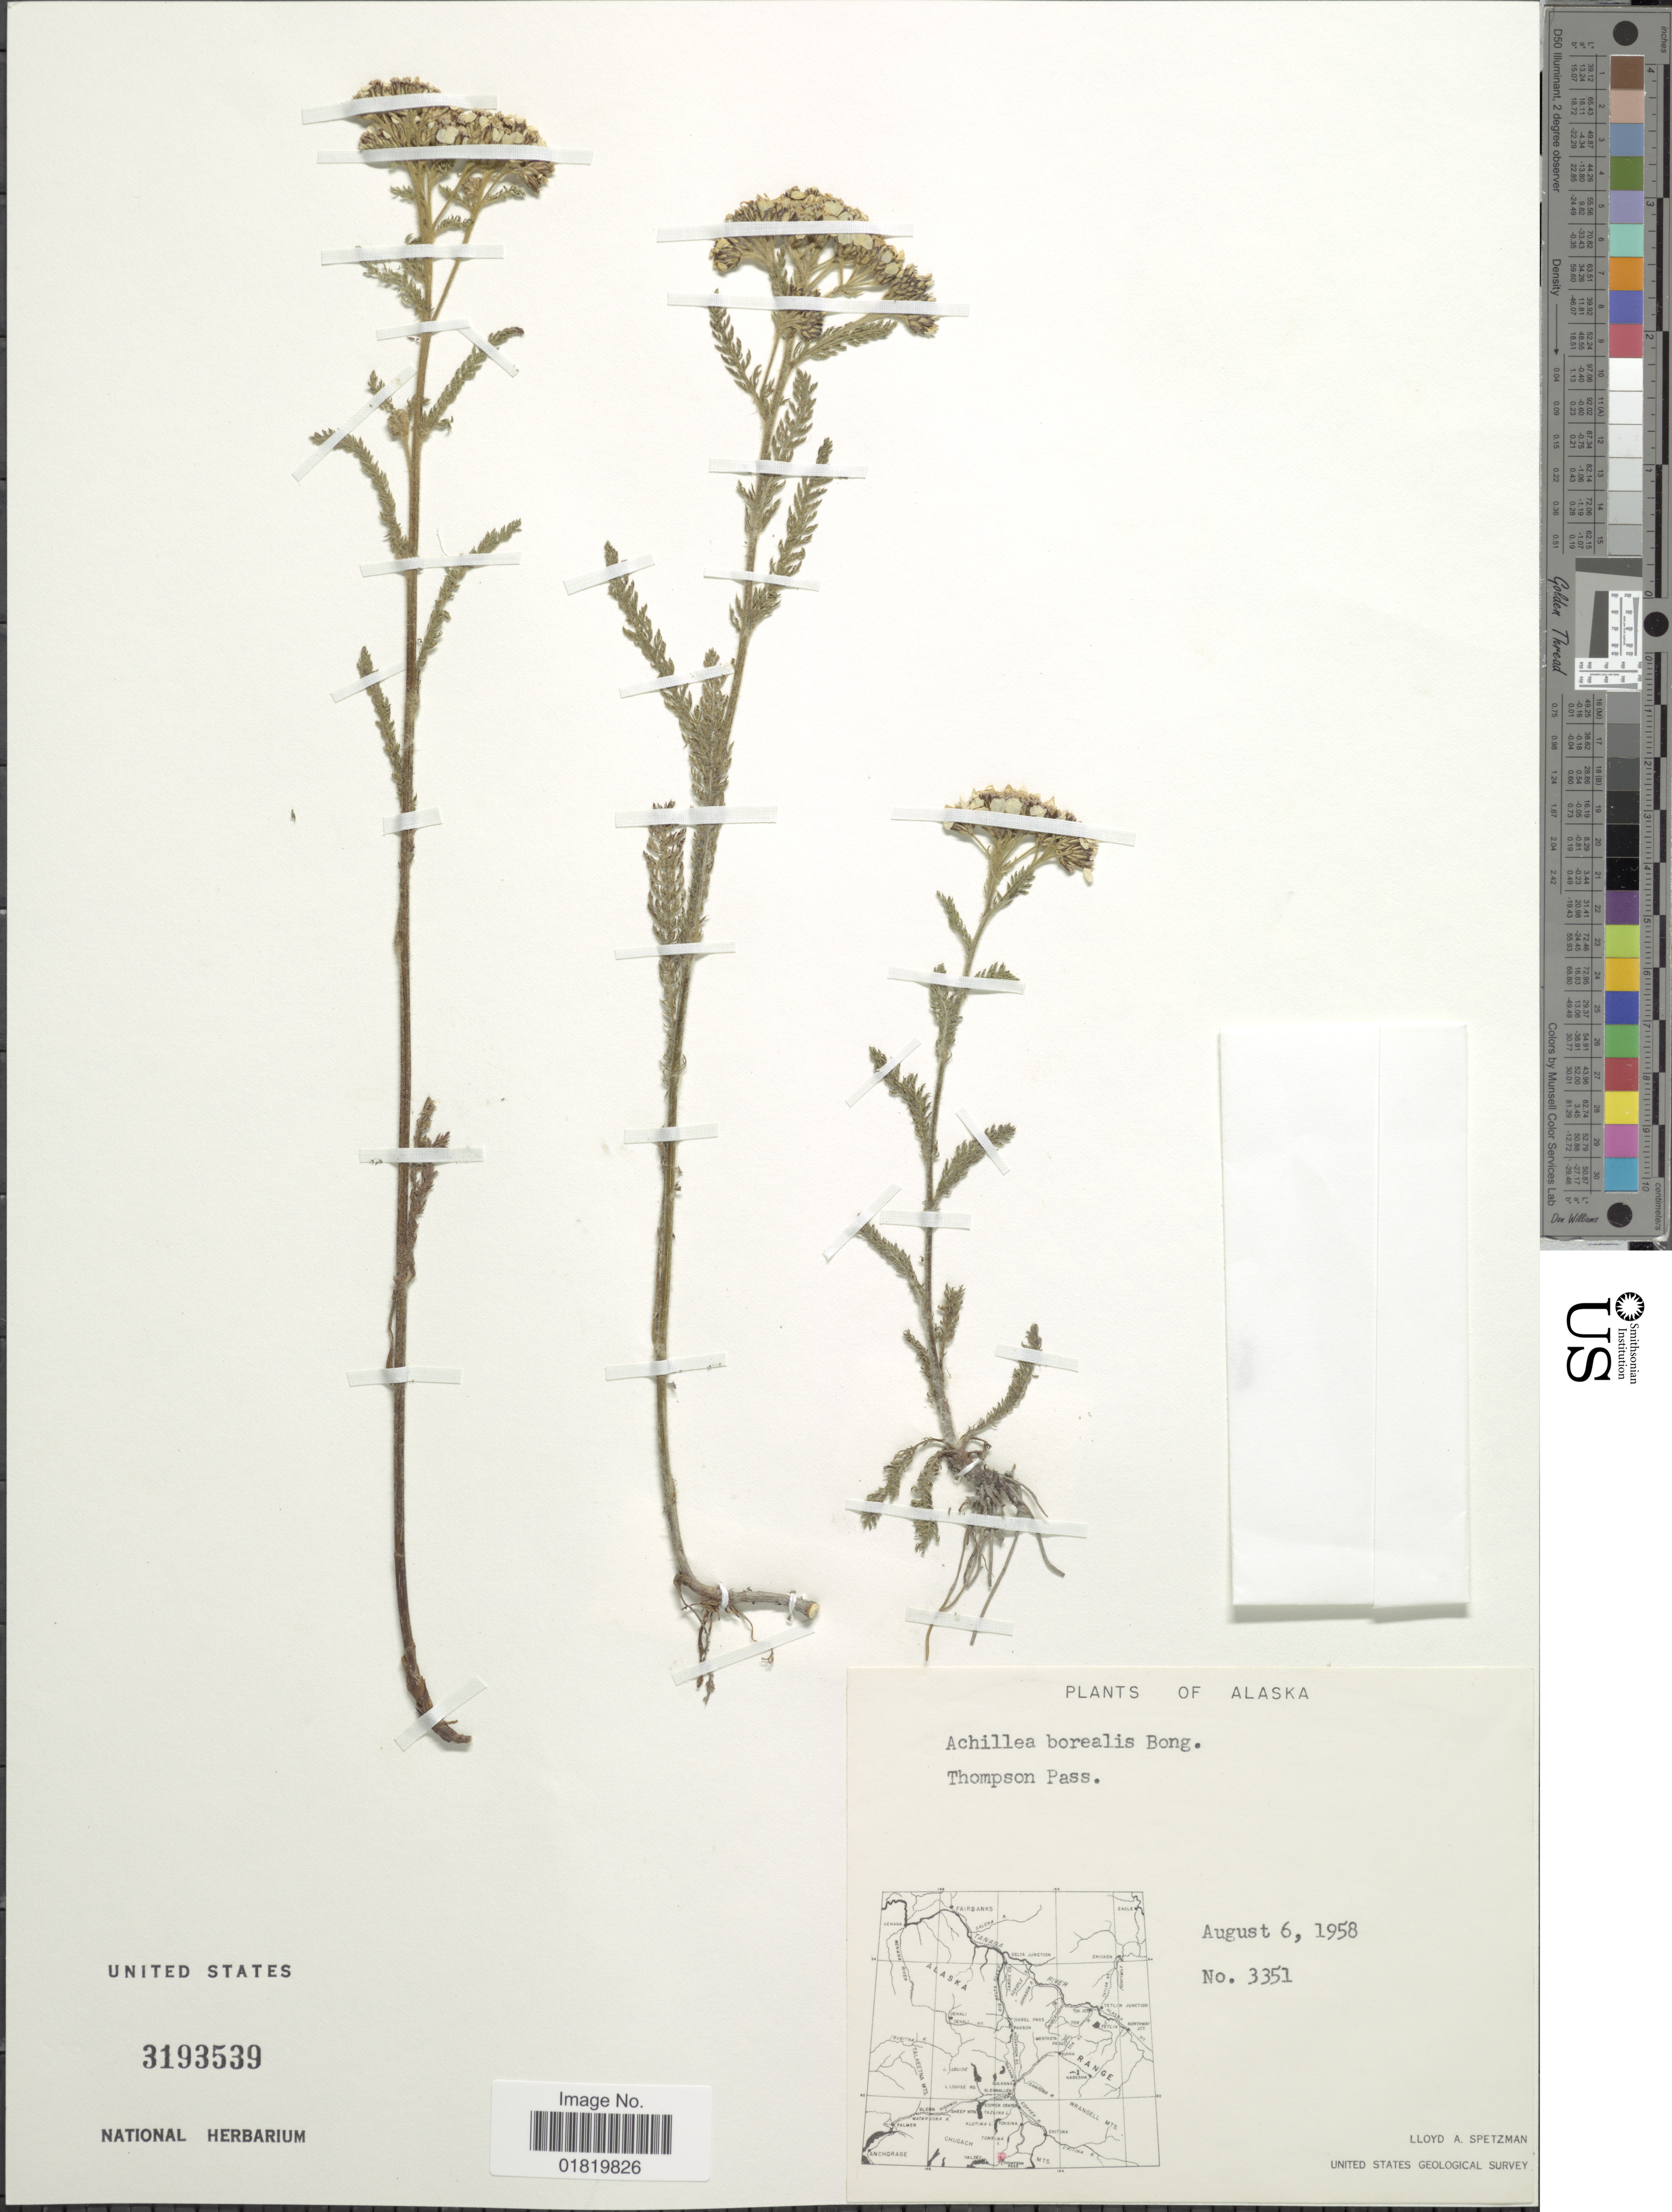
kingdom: Plantae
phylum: Tracheophyta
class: Magnoliopsida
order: Asterales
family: Asteraceae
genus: Achillea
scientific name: Achillea borealis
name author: Bong.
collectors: L. Spetzman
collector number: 3351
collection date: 1958-08-06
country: United States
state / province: Alaska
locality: Thompson Pass.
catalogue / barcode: US 3193539